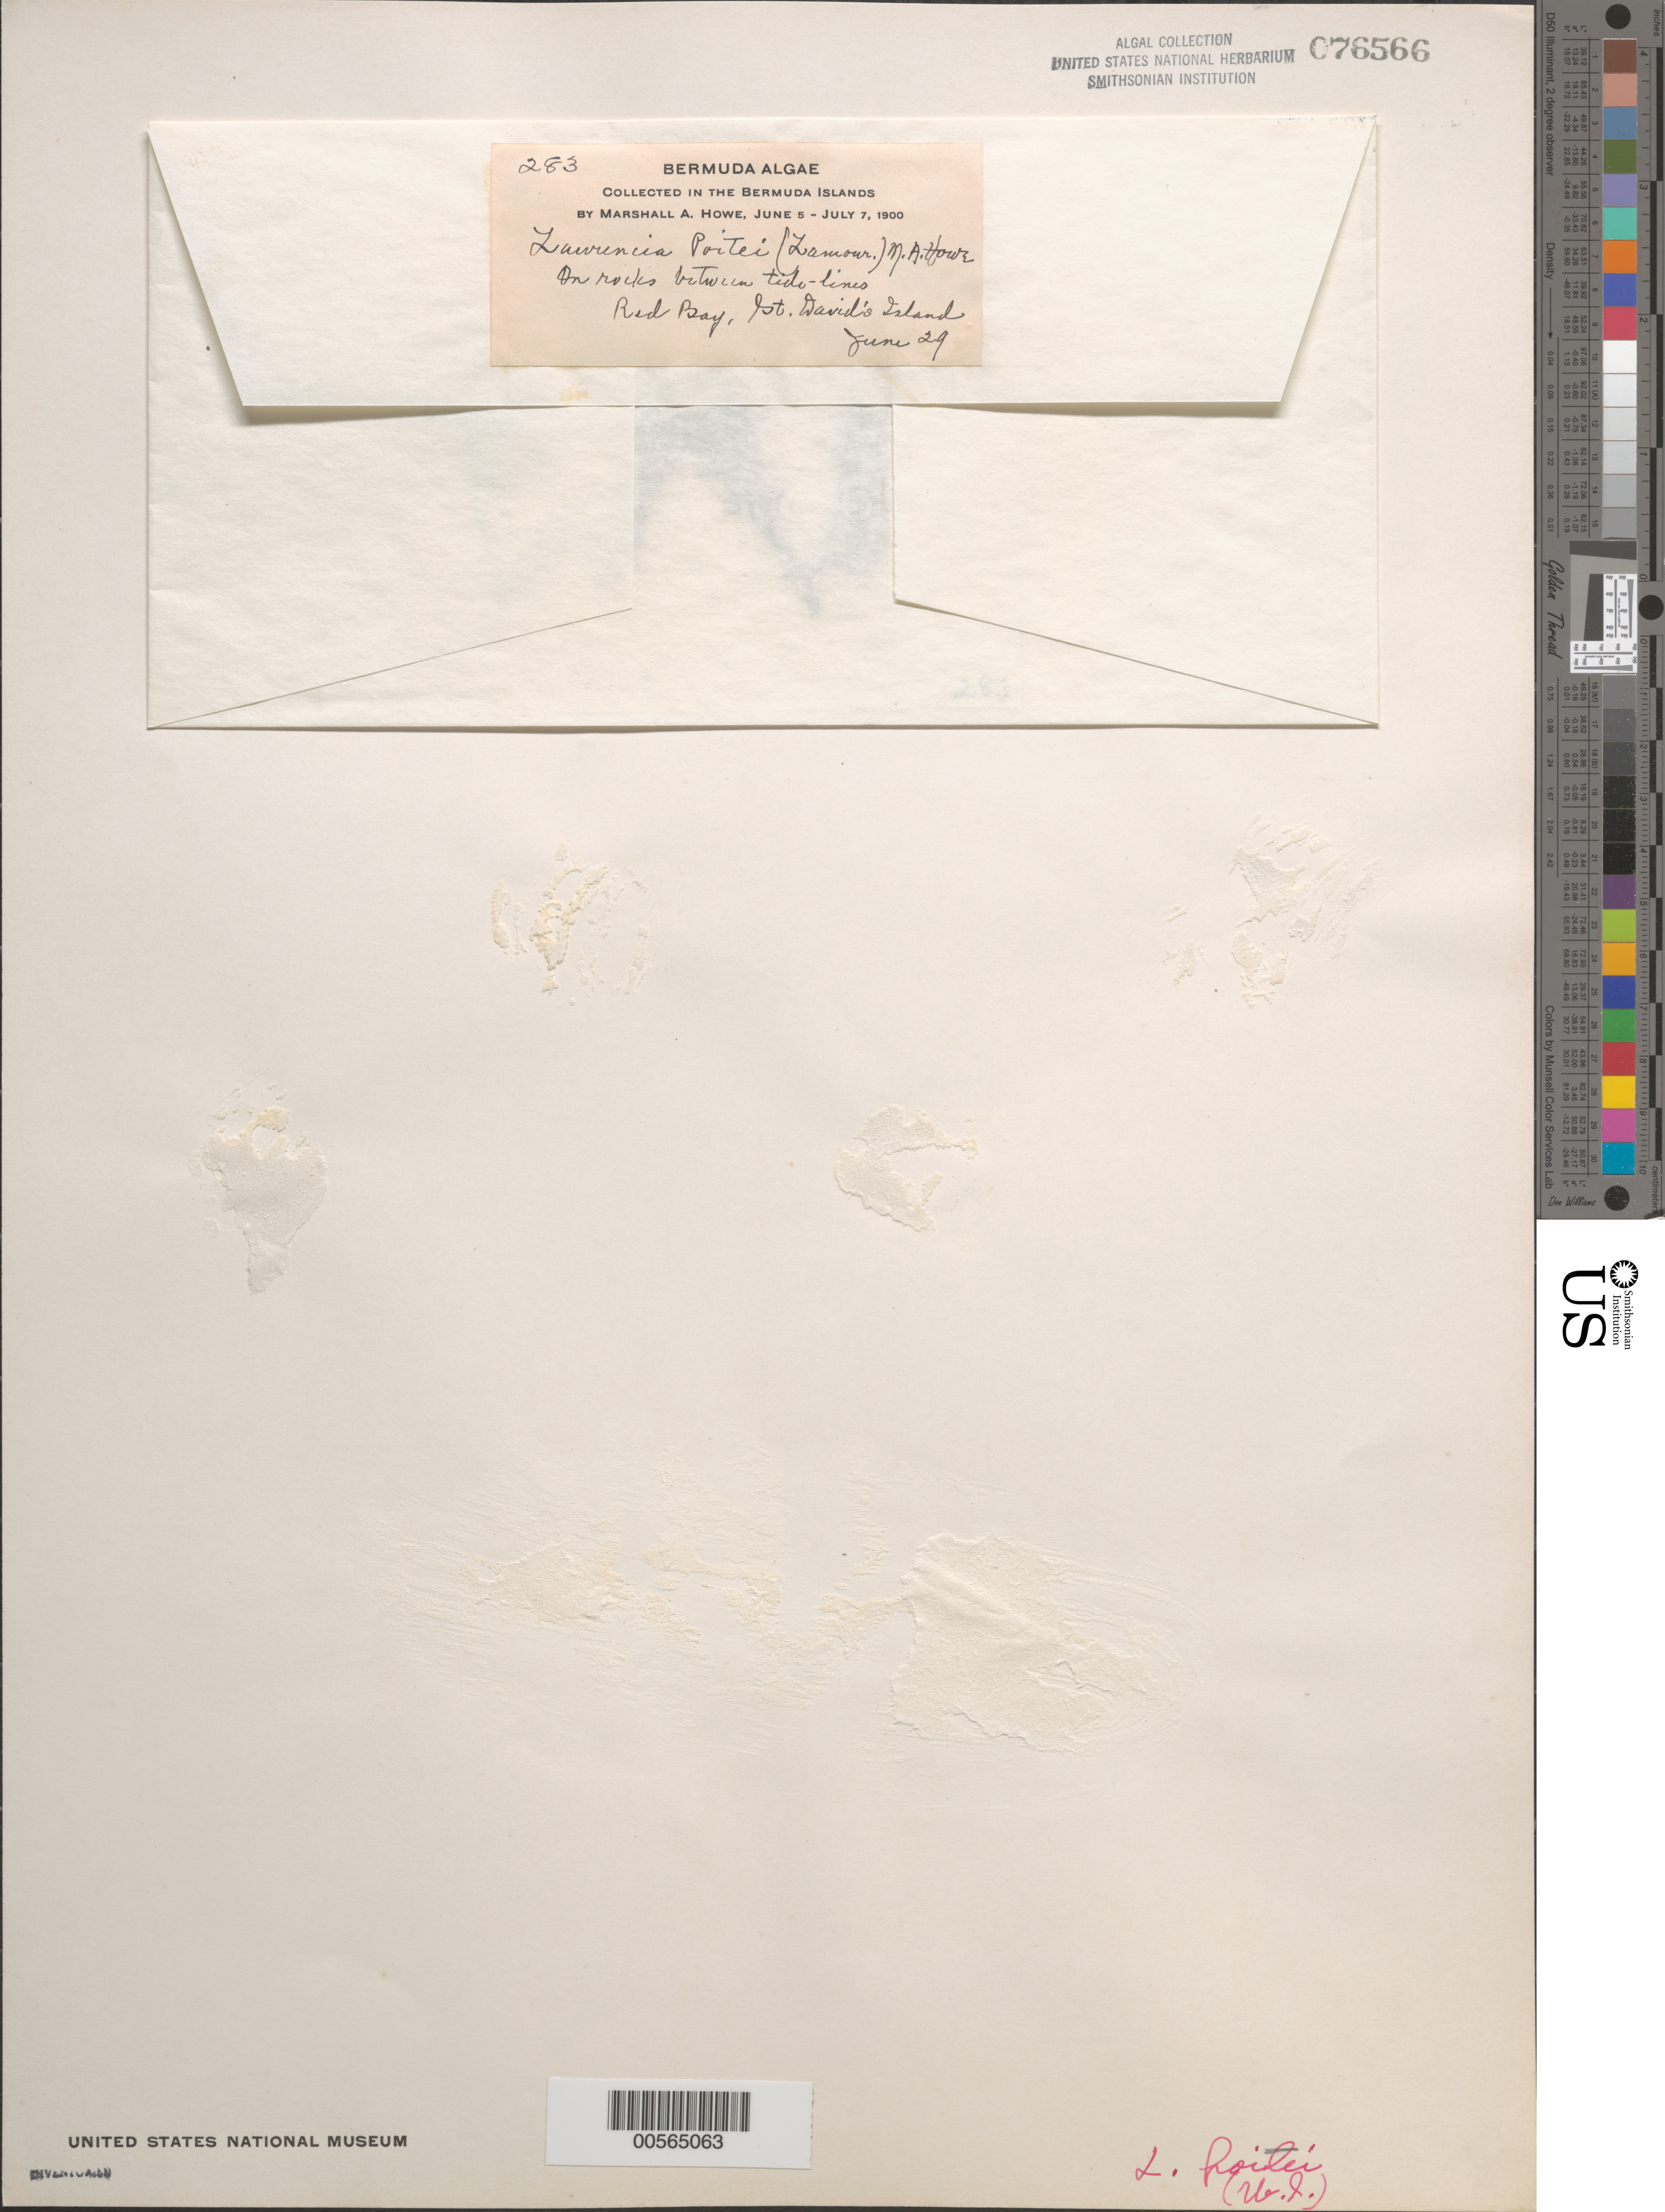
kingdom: Plantae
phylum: Rhodophyta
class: Florideophyceae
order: Ceramiales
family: Rhodomelaceae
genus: Yuzurua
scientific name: Yuzurua poiteaui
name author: (J.V.Lamouroux) Martin-Lescanne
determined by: Brooks, B. L., (BOT), Smithsonian Institution - National Museum of Natural History (UNITED STATES)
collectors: M. A. Howe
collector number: MAH 283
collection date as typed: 29 Jun 1900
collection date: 1900-06-29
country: Bermuda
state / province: Saint George's (parish)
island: St. David's Island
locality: Red Bay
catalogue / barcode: US 76566